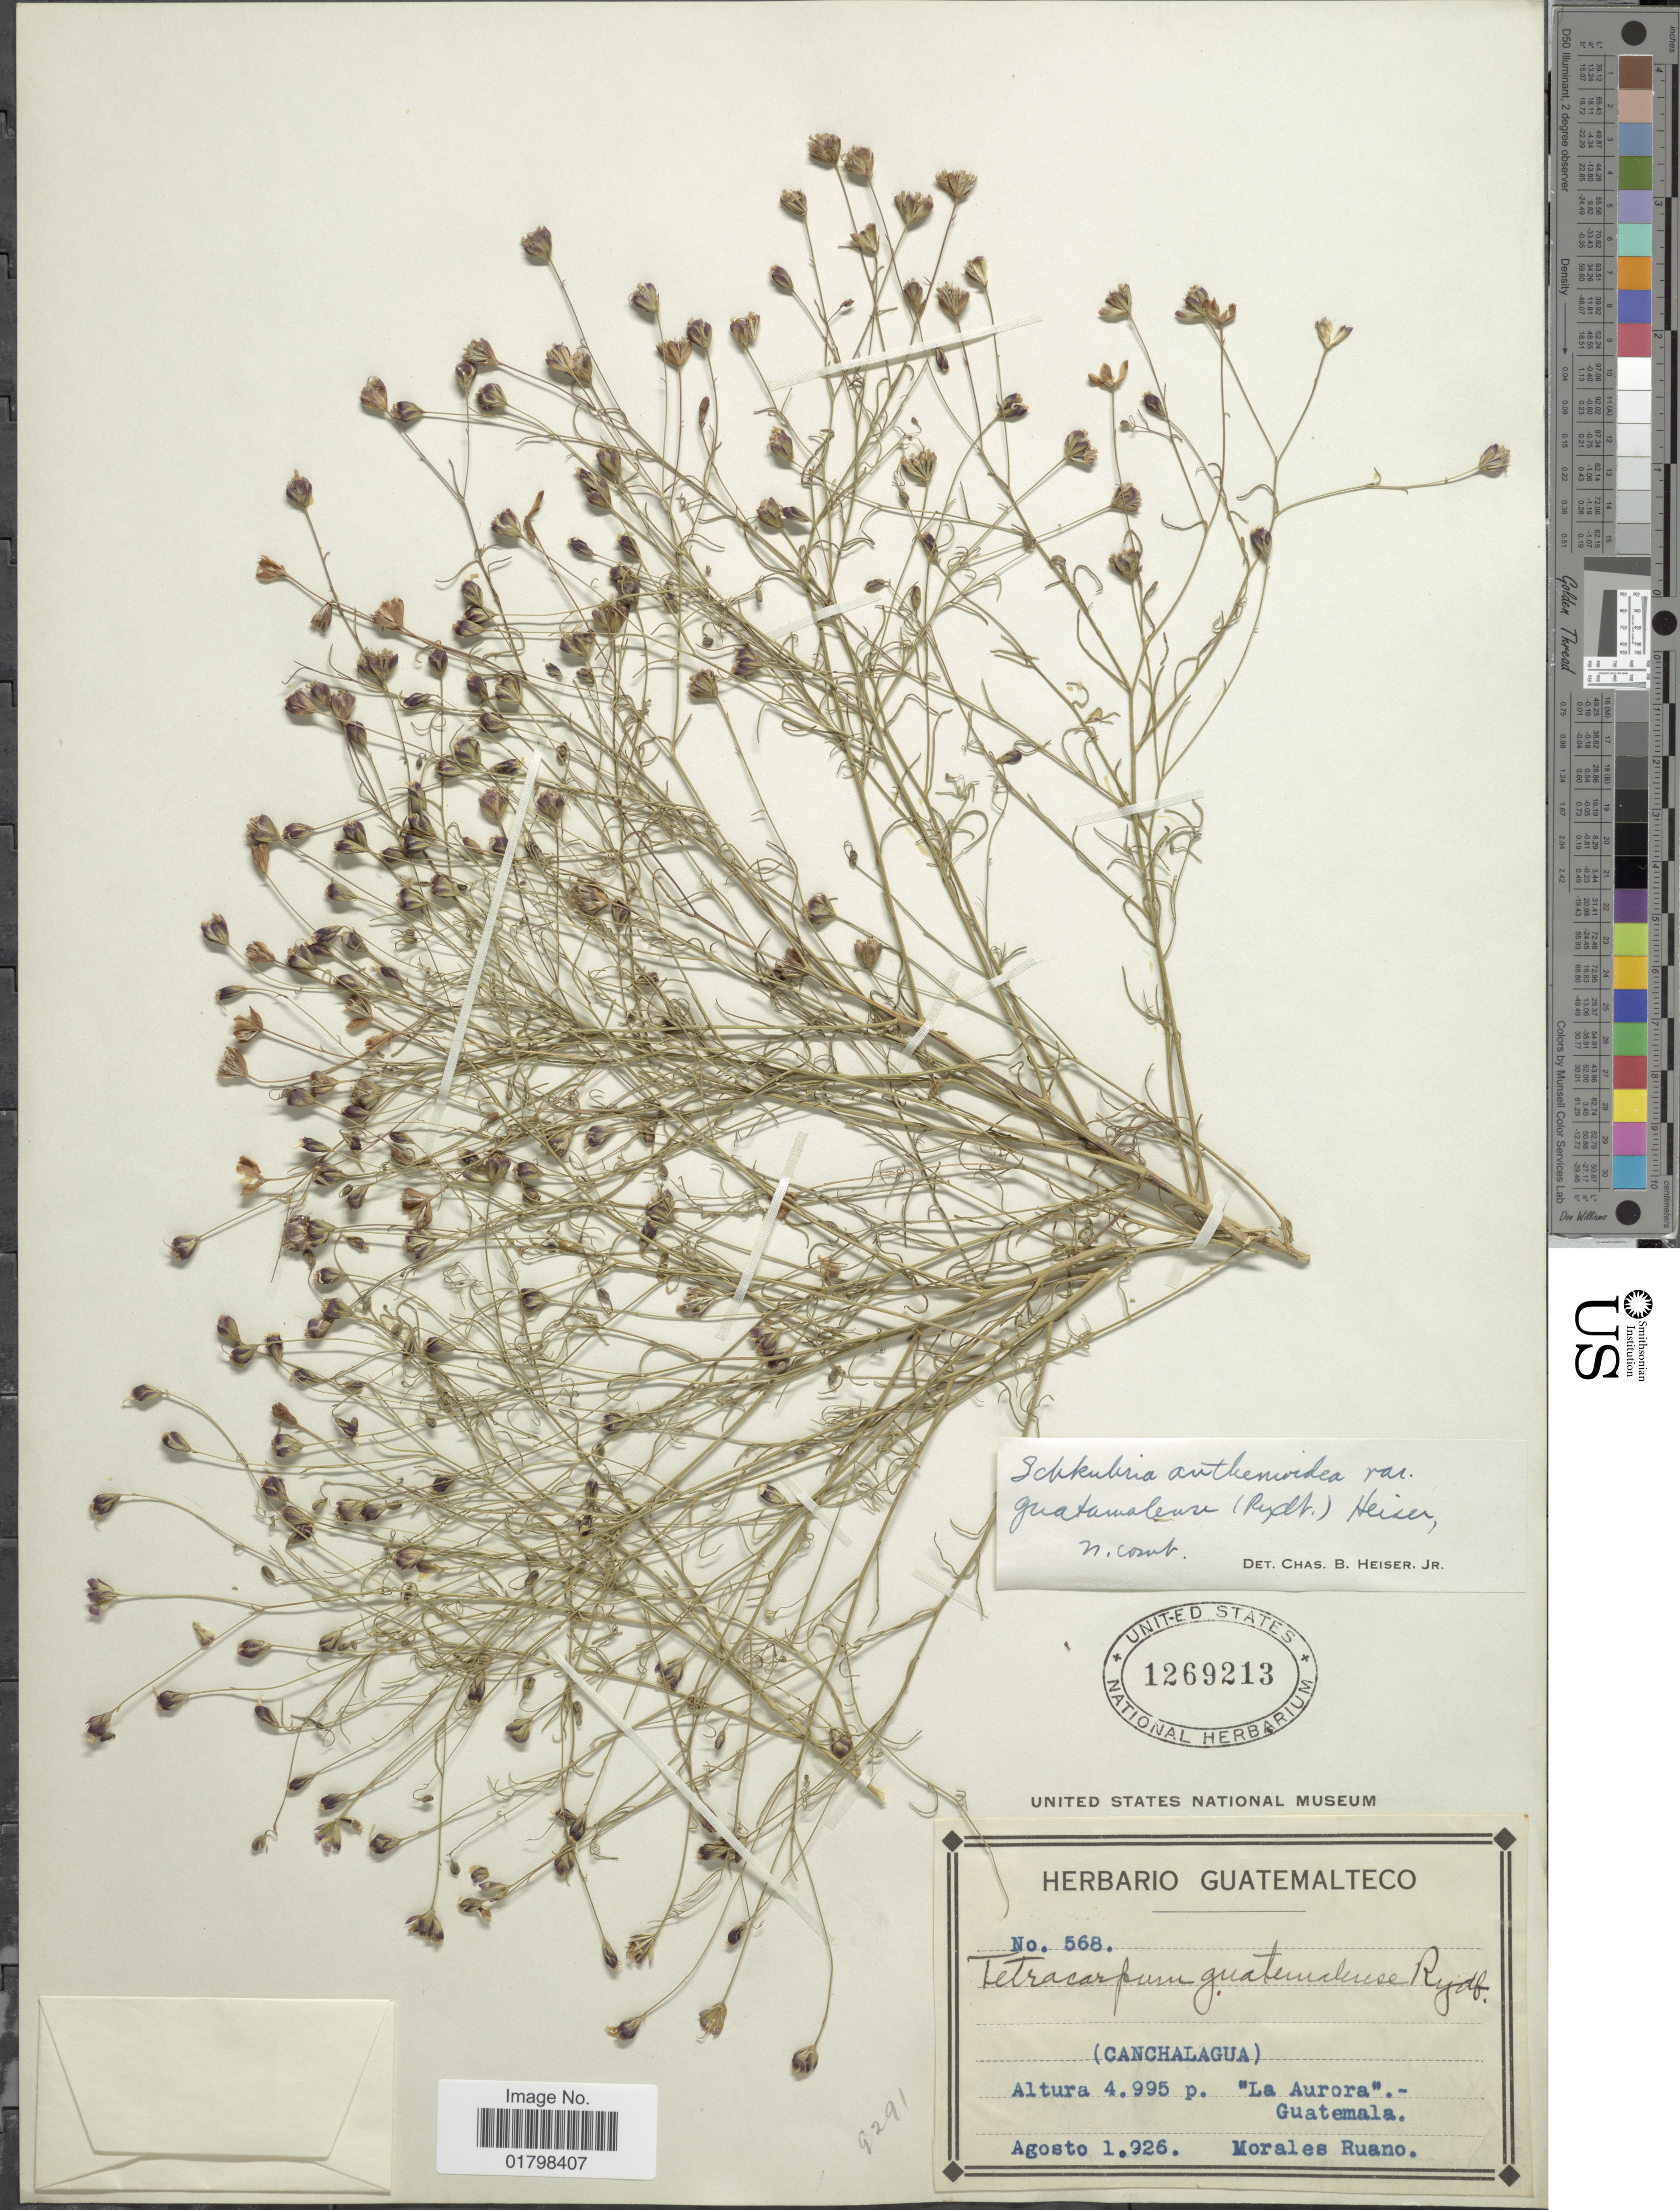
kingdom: Plantae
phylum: Tracheophyta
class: Magnoliopsida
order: Asterales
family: Asteraceae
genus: Schkuhria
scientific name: Schkuhria wislizeni var. guatemalensis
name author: (Rydb.) S.F. Blake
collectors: M. Ruano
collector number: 568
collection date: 1926-08-01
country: Guatemala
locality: (Canchalagua) "La Aurora"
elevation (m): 1522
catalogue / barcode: US 1269213